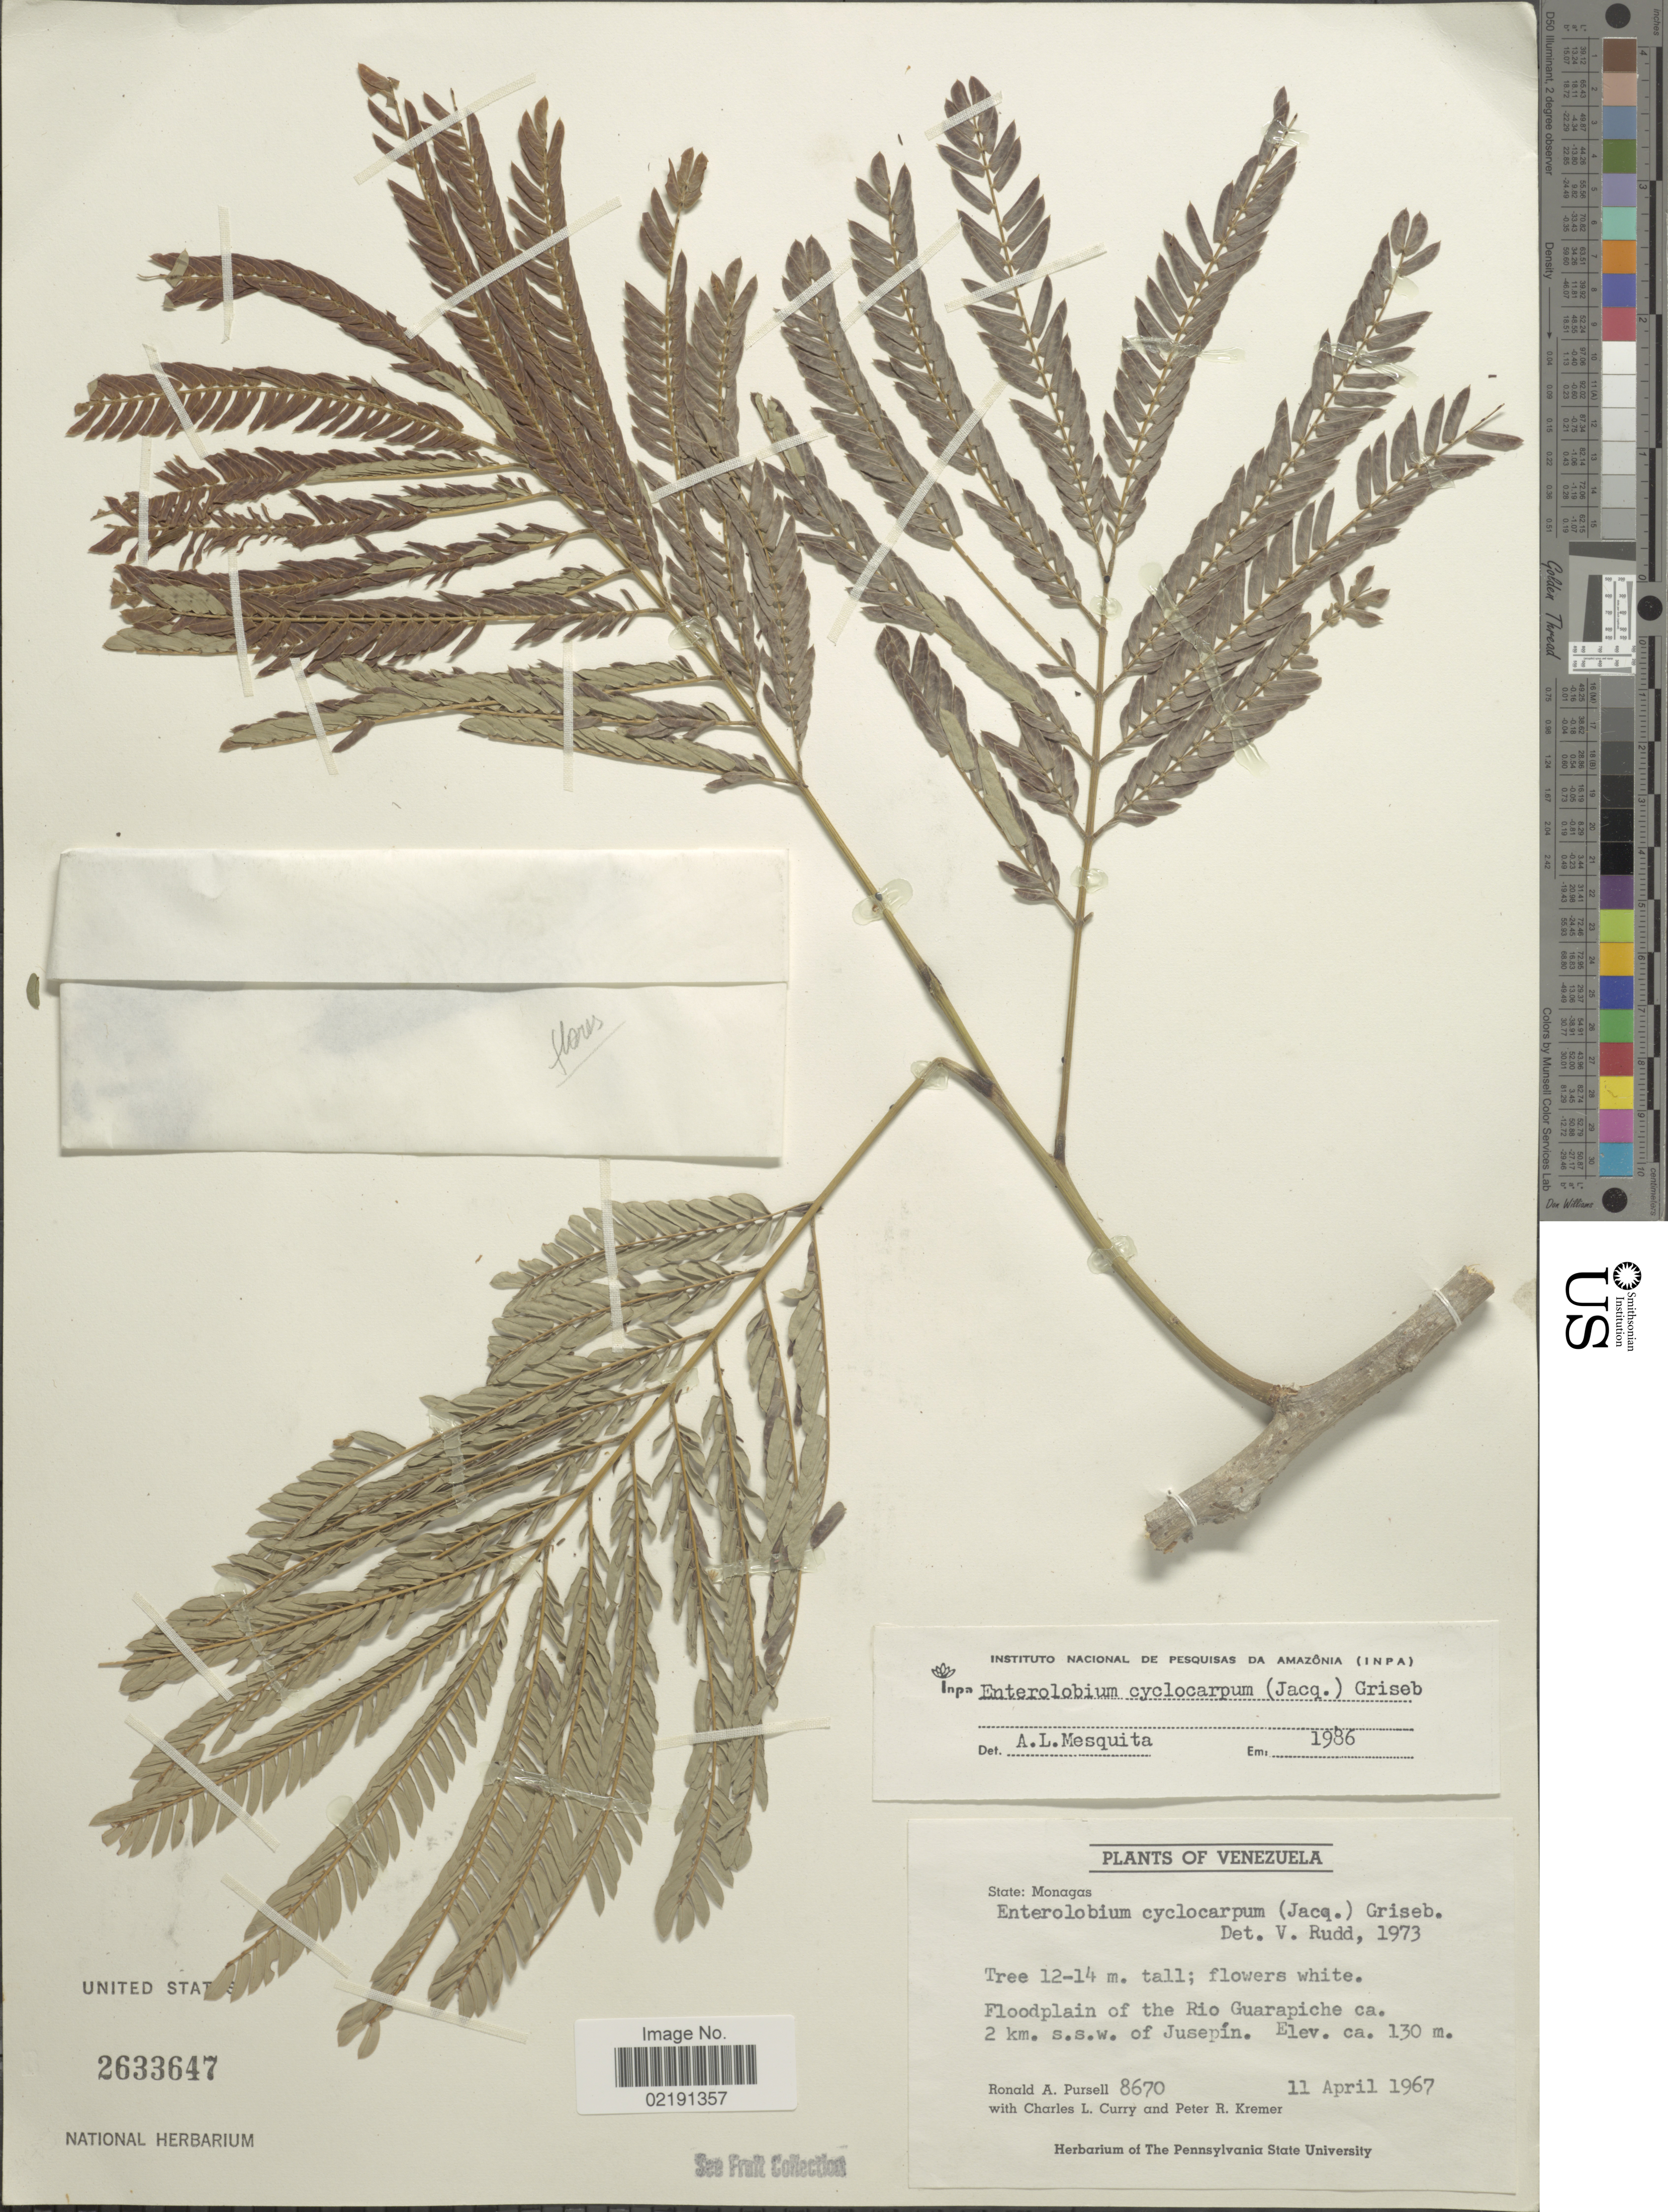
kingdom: Plantae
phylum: Tracheophyta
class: Magnoliopsida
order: Fabales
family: Fabaceae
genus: Enterolobium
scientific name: Enterolobium cyclocarpum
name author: (Jacq.) Griseb.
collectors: R. A. Pursell, C. L. Curry & P. Kremer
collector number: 8670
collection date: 1967-04-11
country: Venezuela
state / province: Monagas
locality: State: Monagas. Floodplain of the Rio Guarapiche ca. 2 km. s.s.w. of Jusepín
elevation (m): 130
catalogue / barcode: US 2633647